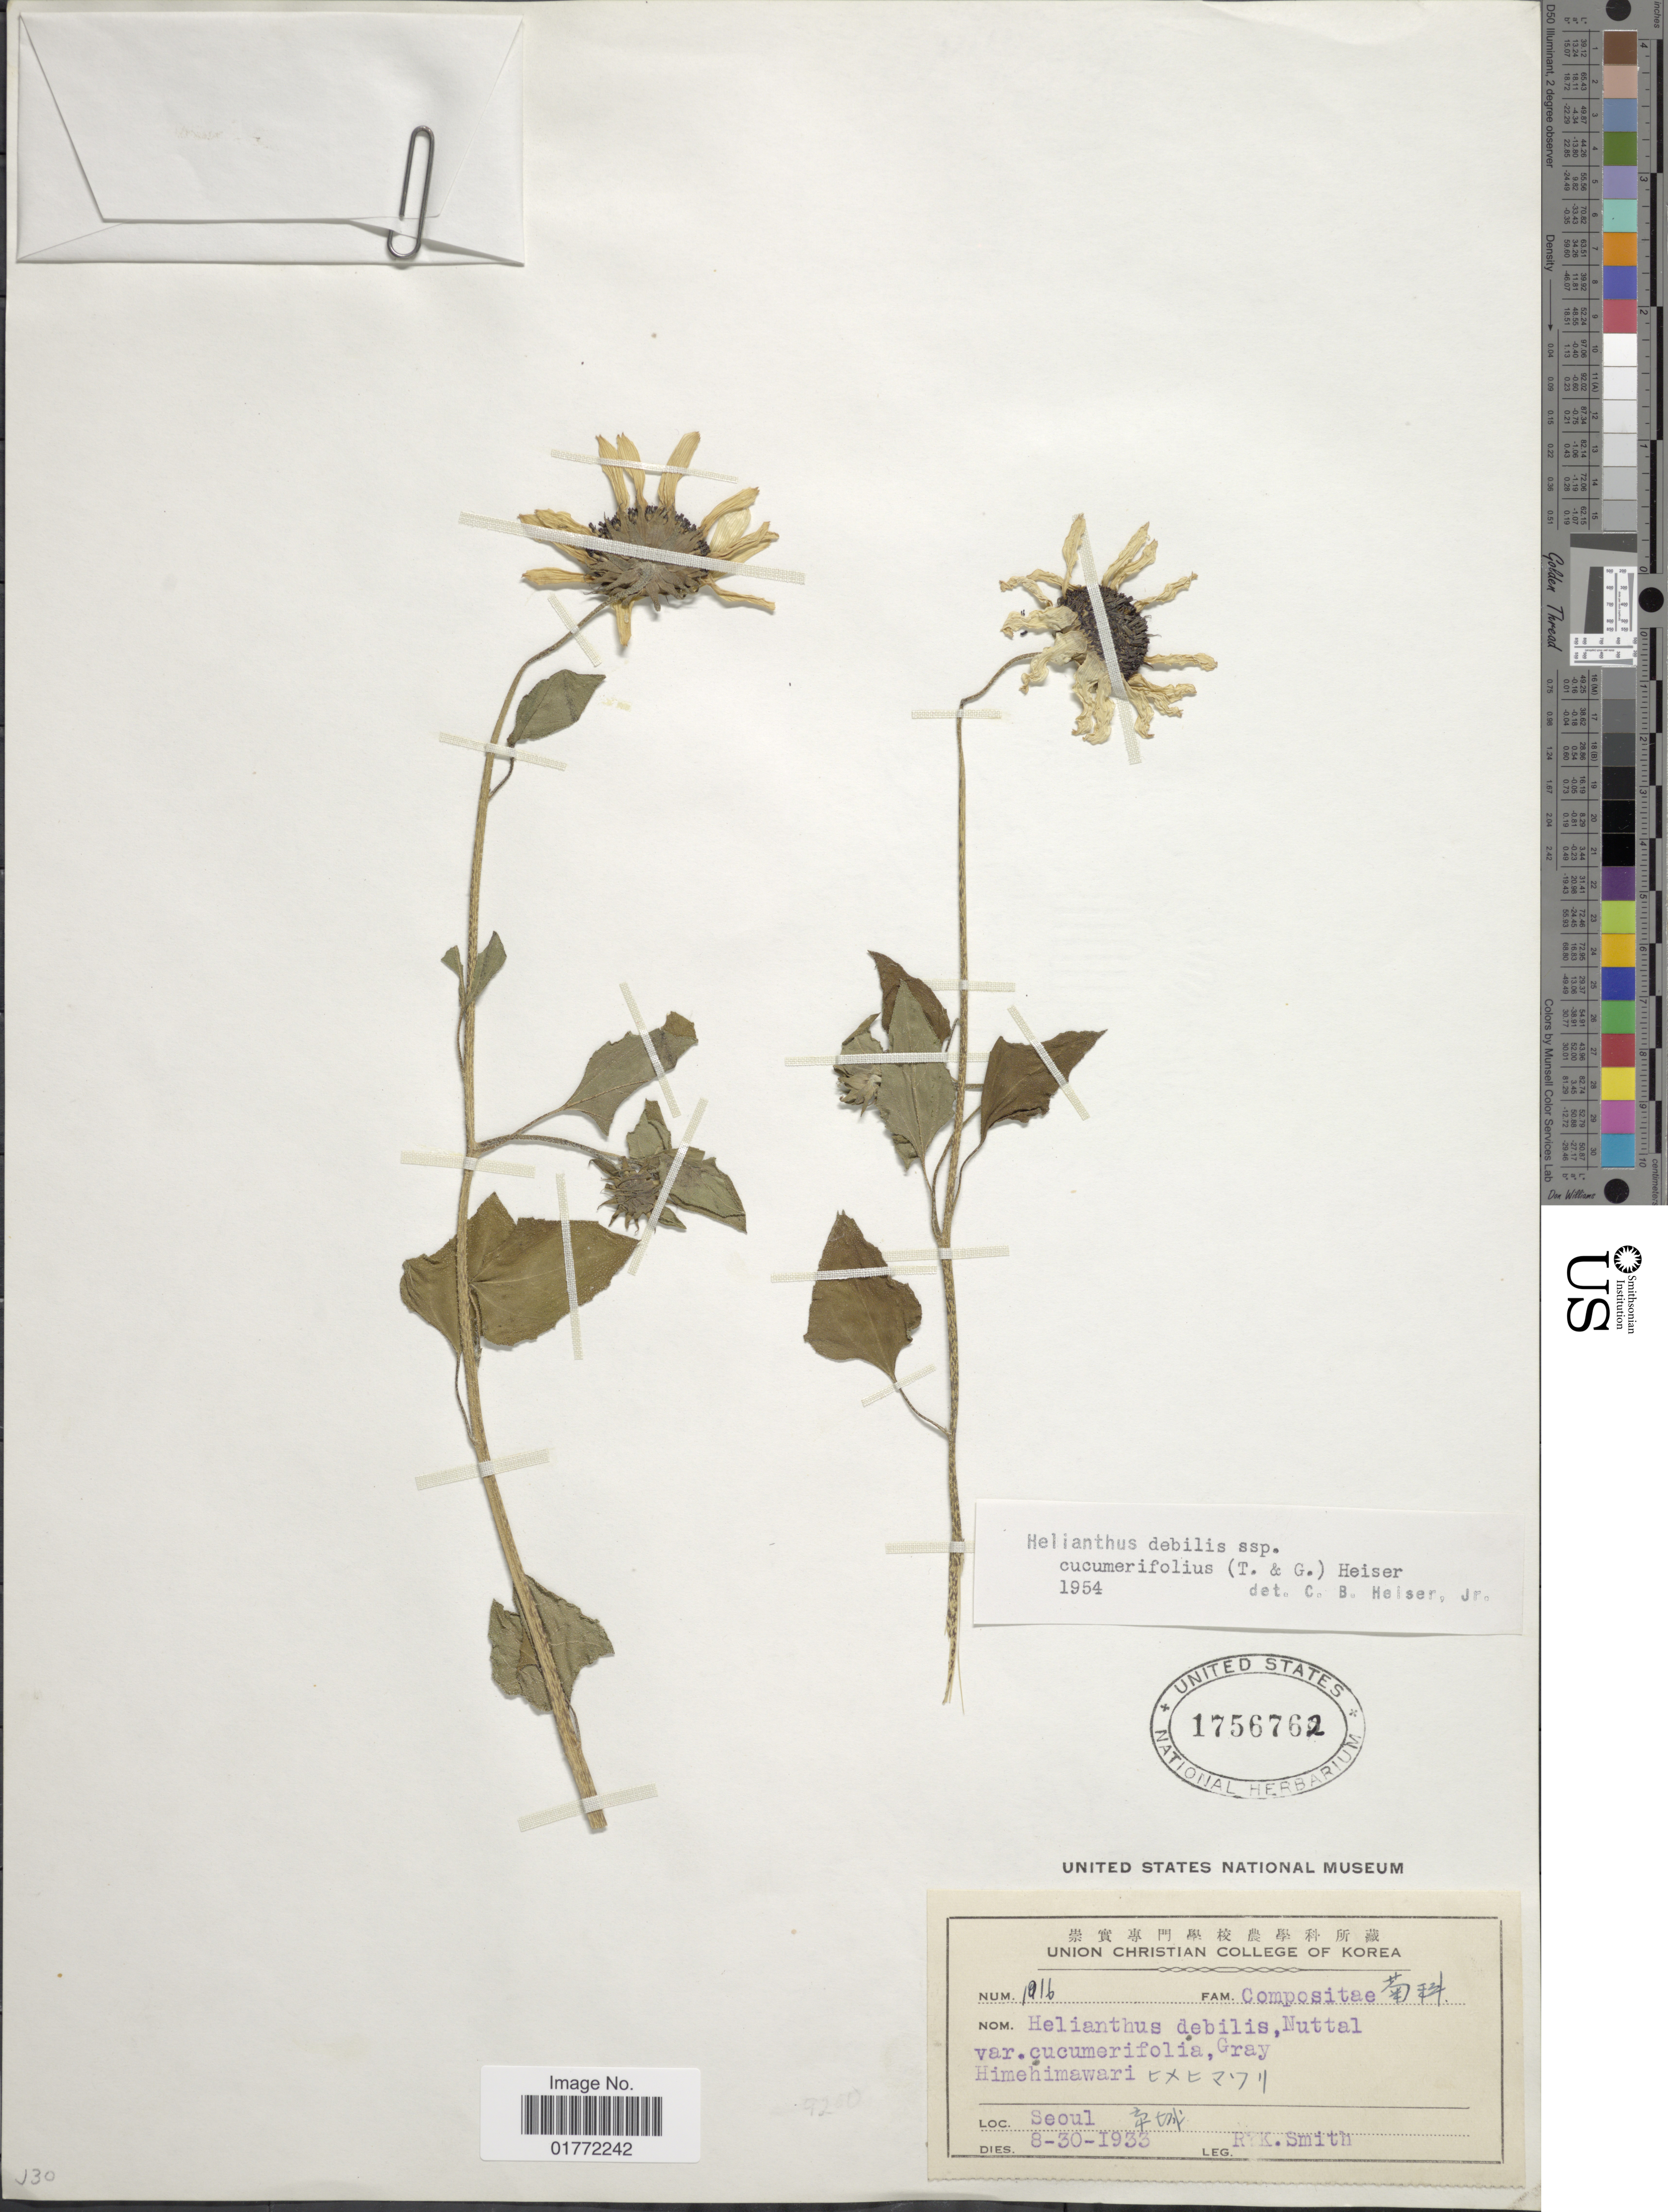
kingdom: Plantae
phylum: Tracheophyta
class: Magnoliopsida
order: Asterales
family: Asteraceae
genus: Helianthus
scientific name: Helianthus debilis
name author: Nutt.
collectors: R. Smith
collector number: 1016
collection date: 1933-08-30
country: South Korea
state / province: Seoul Special City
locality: Seoul [Foreign script]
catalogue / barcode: US 1756762